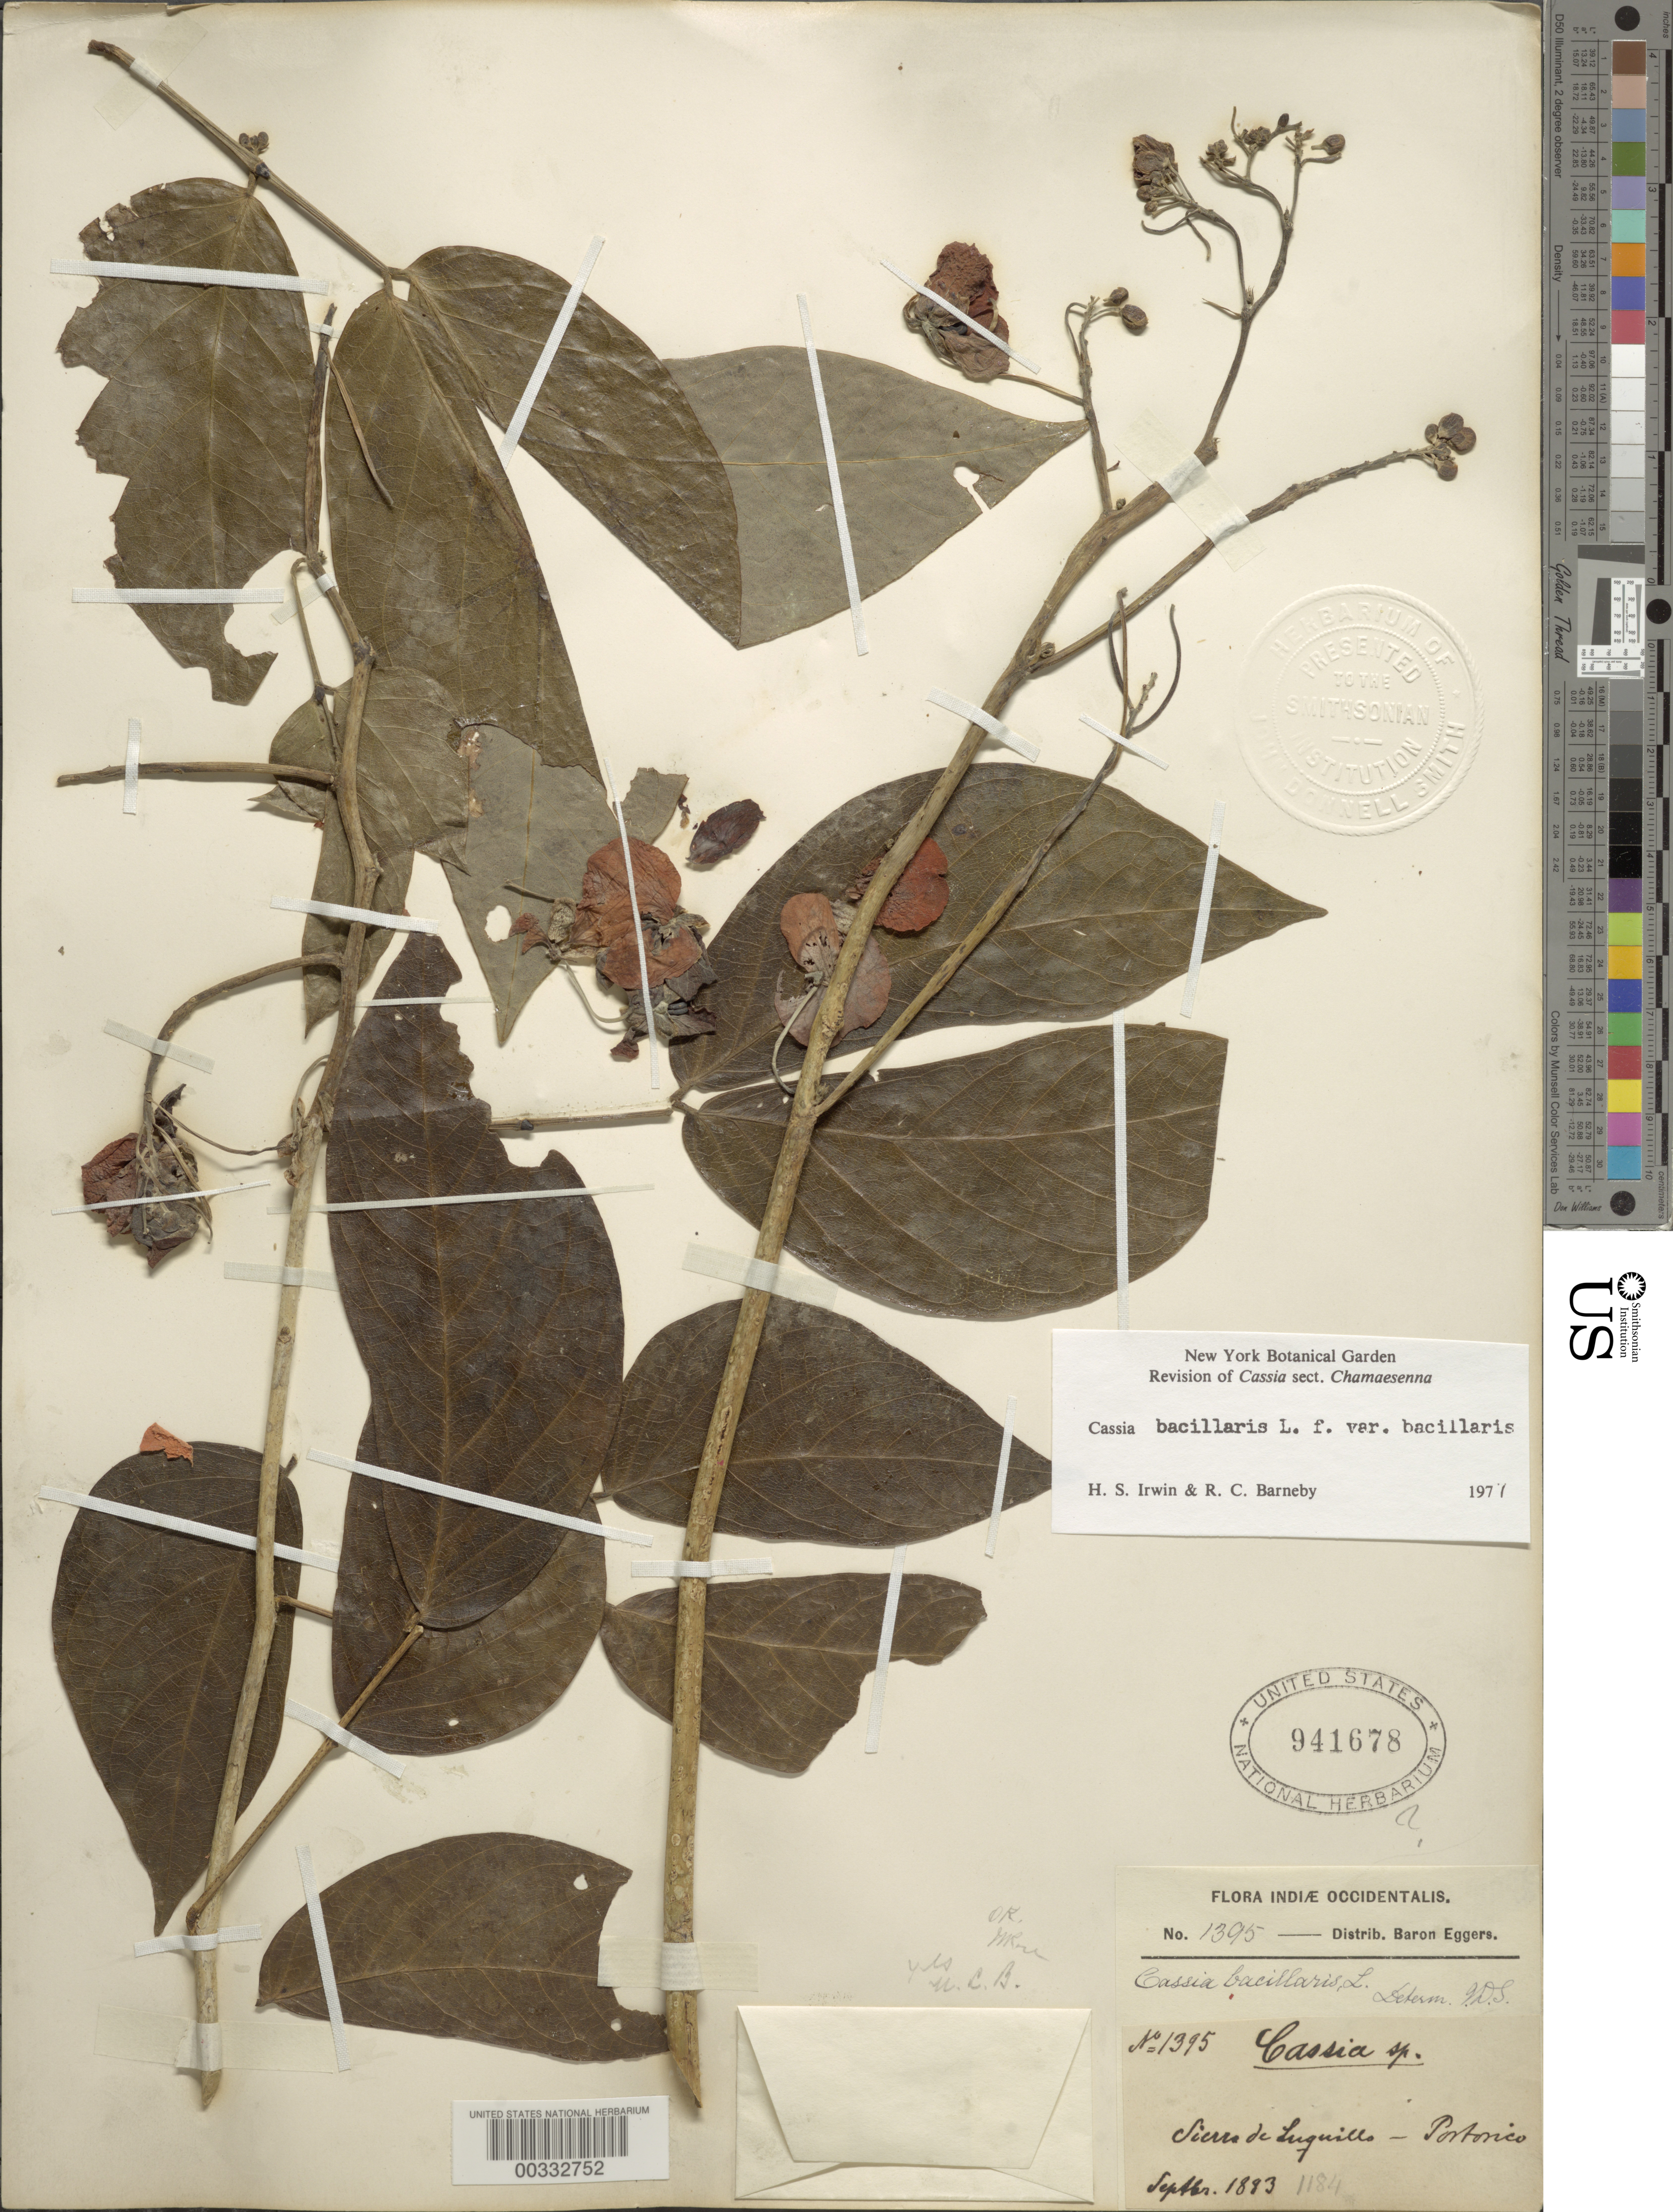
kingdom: Plantae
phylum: Tracheophyta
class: Magnoliopsida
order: Fabales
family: Fabaceae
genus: Senna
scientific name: Senna bacillaris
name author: (L. f.) H.S. Irwin & Barneby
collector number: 1395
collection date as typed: Sep 1883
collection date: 1883-09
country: Puerto Rico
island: Greater Antilles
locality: Sierra de Luquillo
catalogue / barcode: US 941678